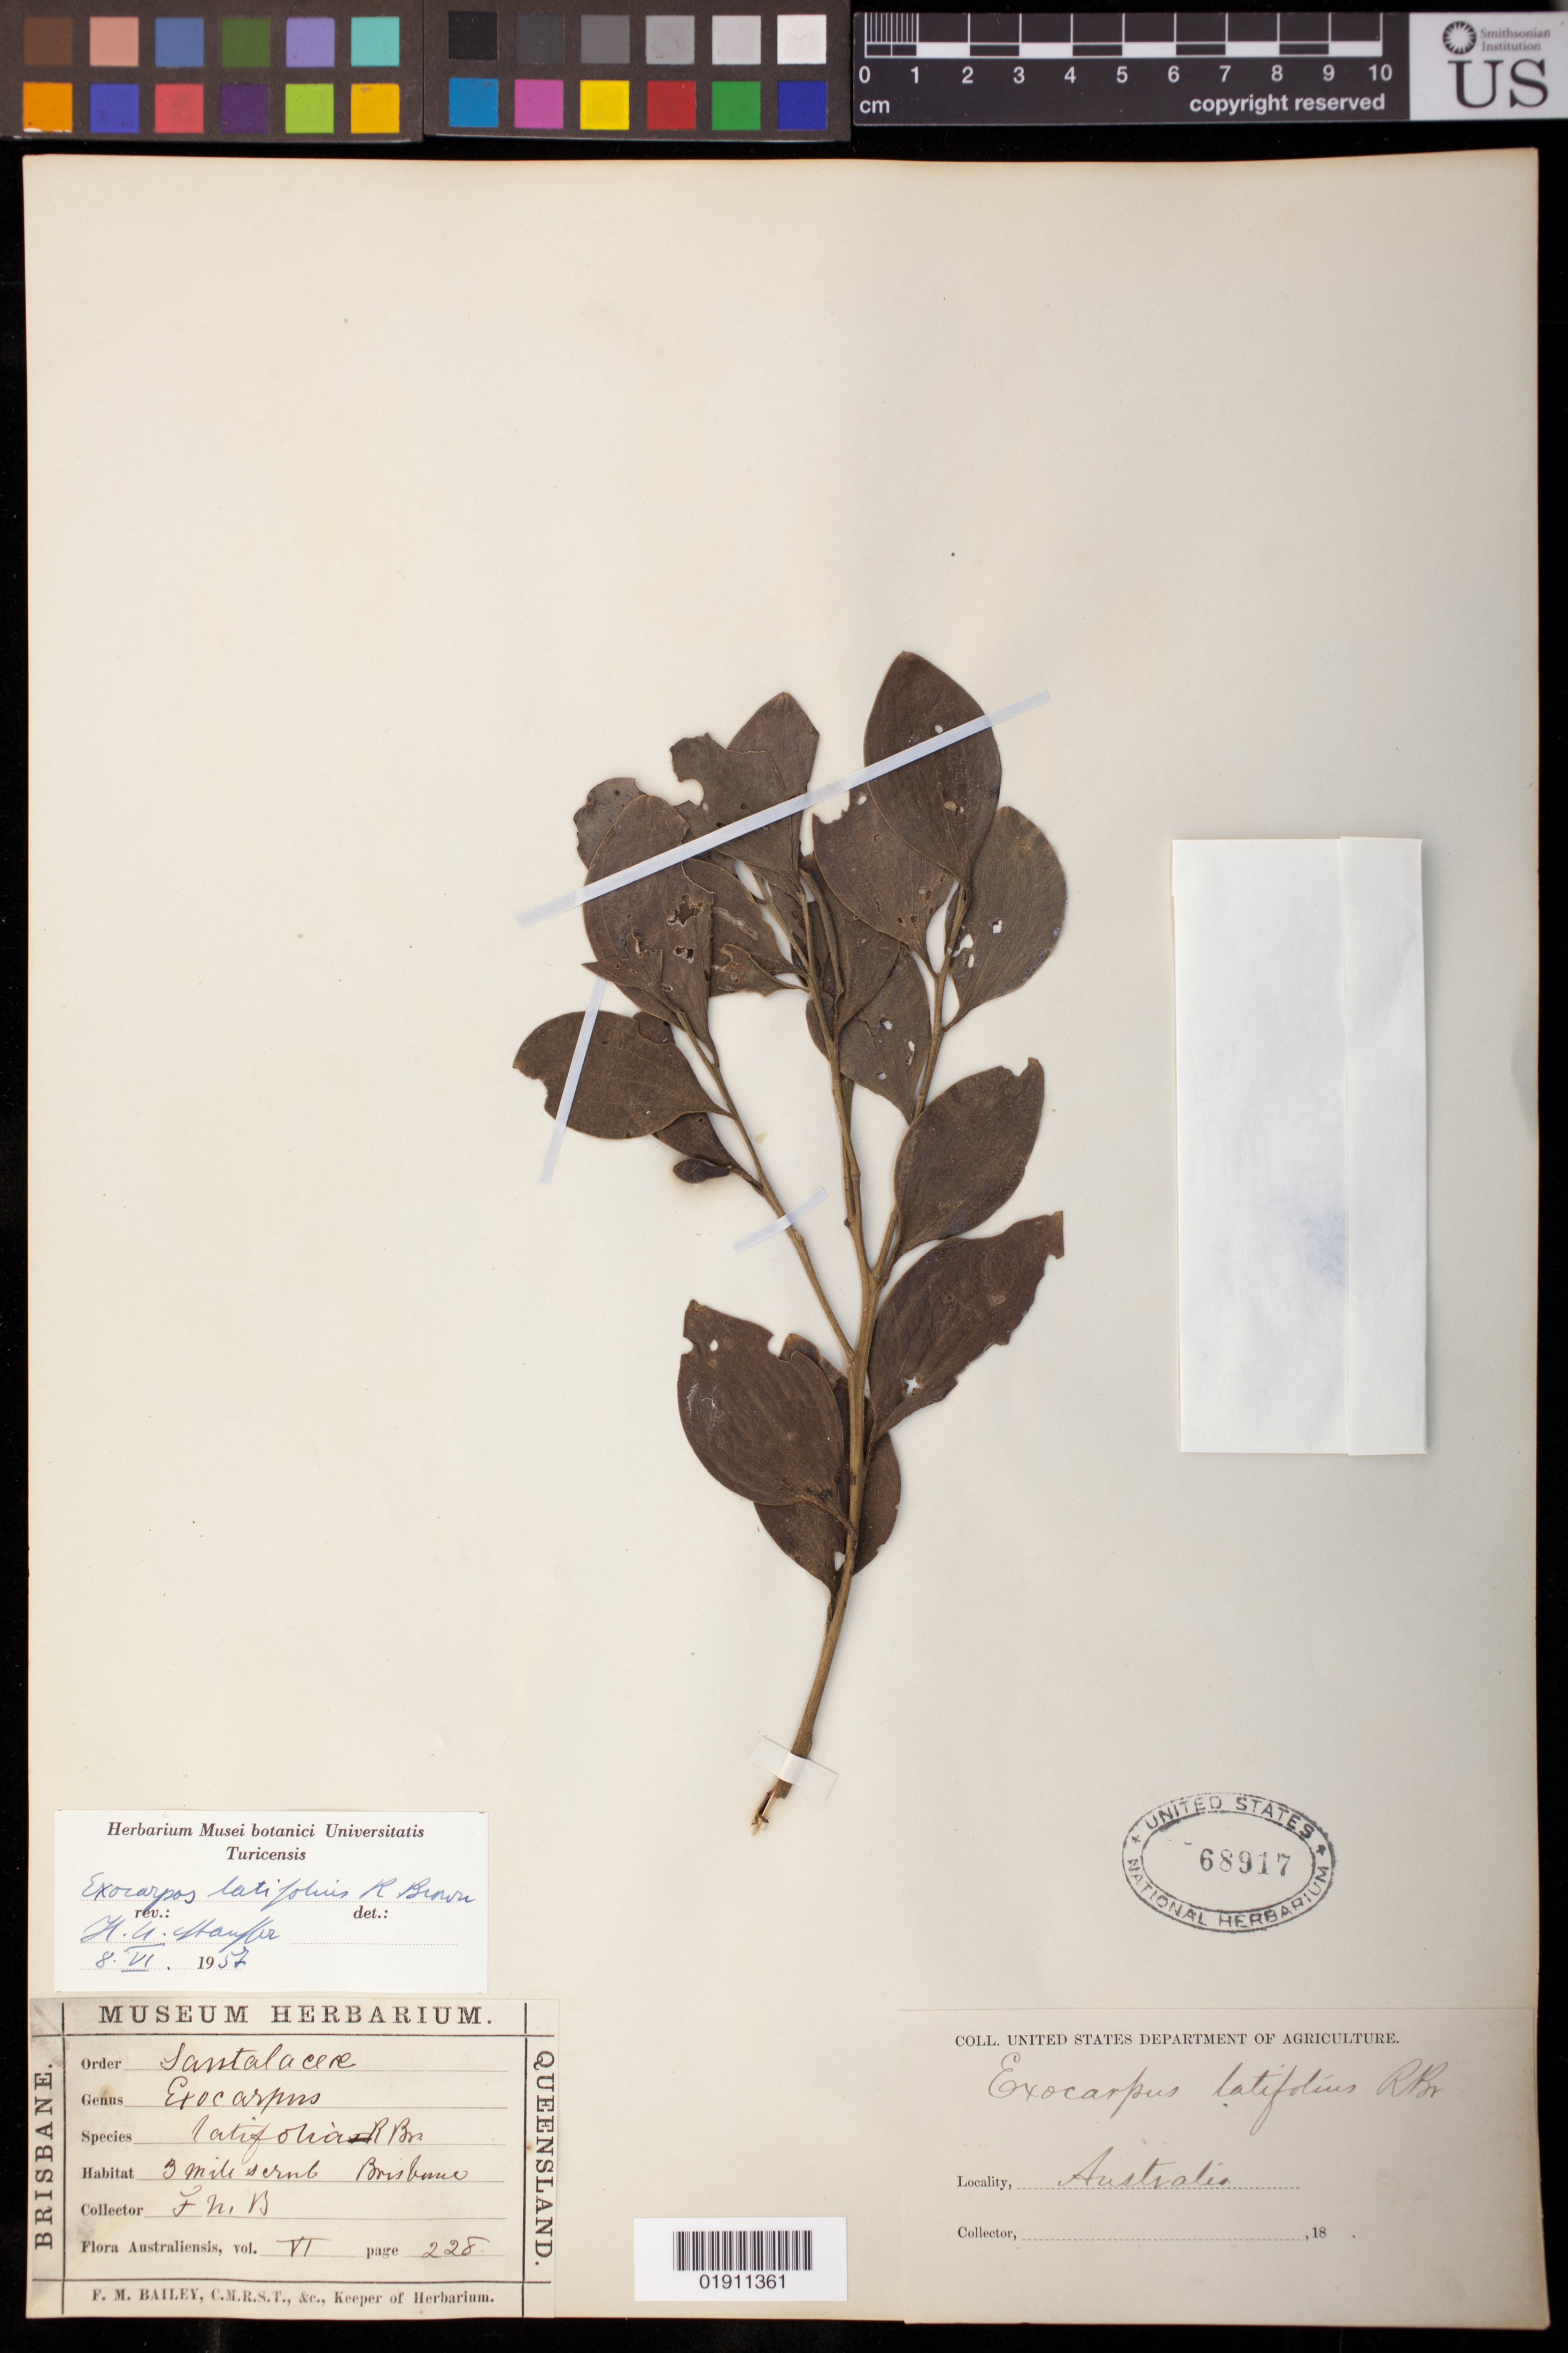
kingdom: Plantae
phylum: Tracheophyta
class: Magnoliopsida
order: Santalales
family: Santalaceae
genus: Exocarpos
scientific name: Exocarpos latifolius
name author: R. Br.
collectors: F. M. Bailey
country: Australia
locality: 3 mile [sernb?]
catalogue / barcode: US 68917